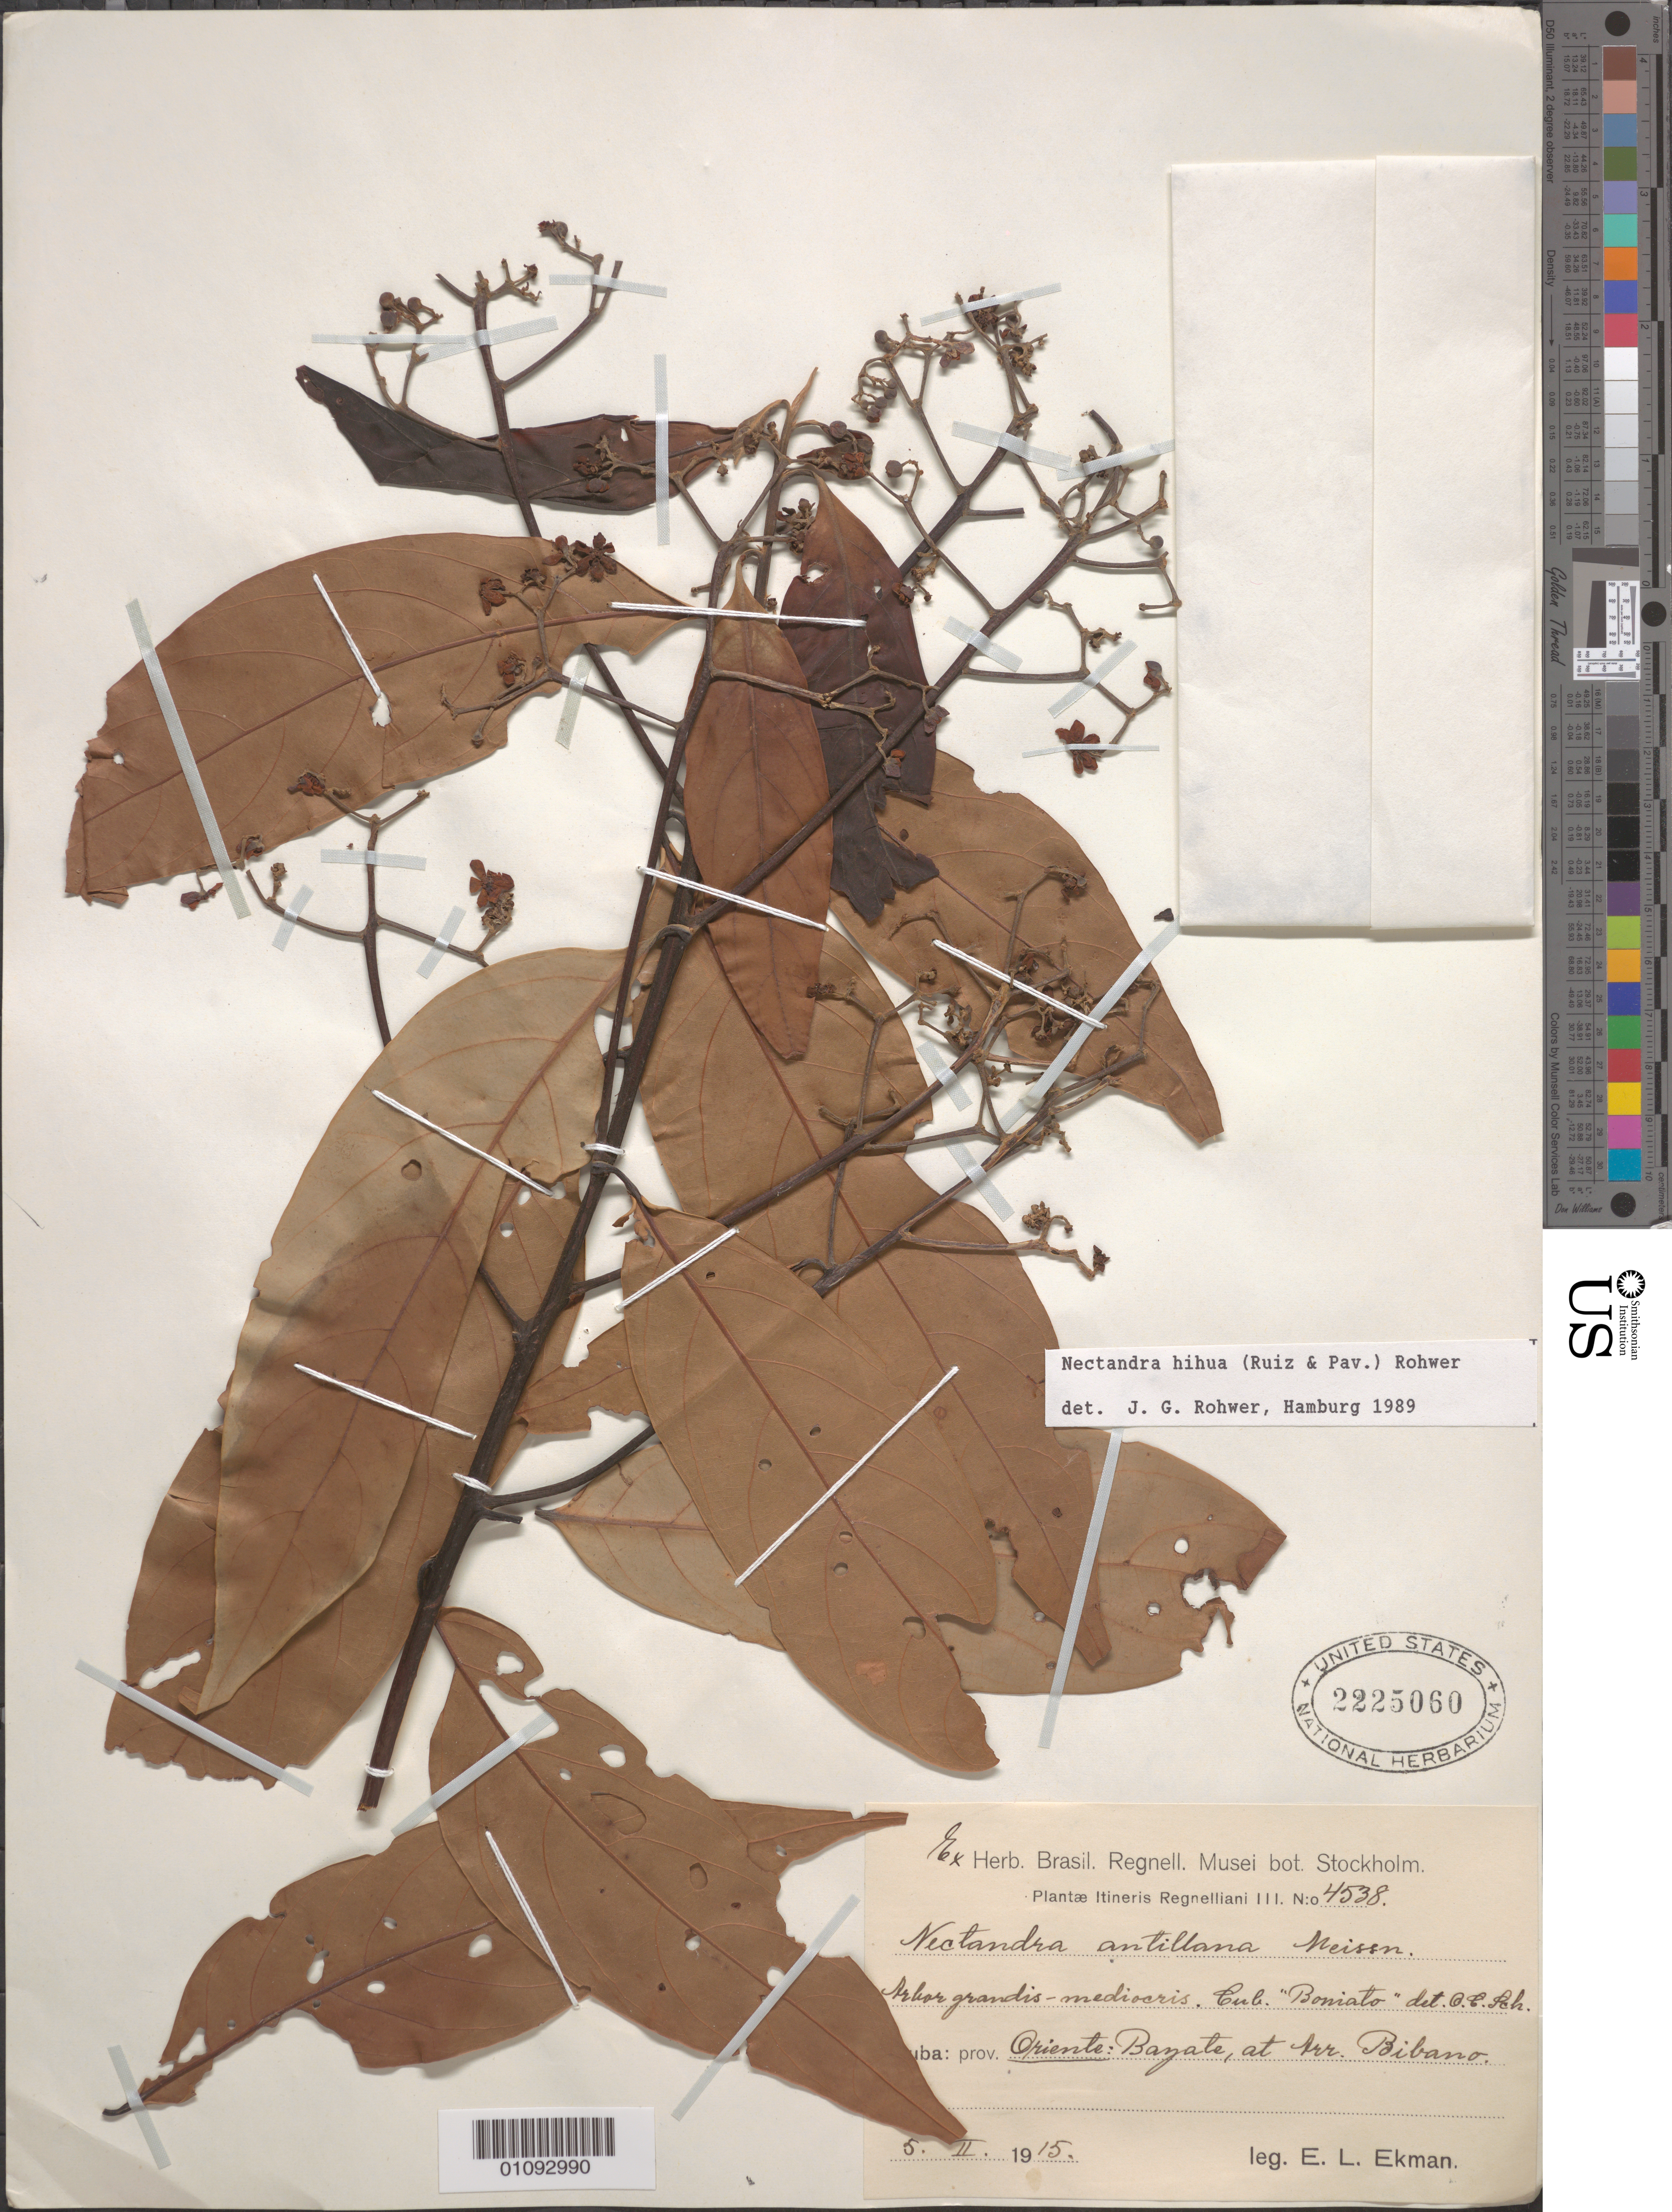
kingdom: Plantae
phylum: Tracheophyta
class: Magnoliopsida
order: Laurales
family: Lauraceae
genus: Nectandra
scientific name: Nectandra hihua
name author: (Ruiz & Pav.) Rohwer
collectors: E. L. Ekman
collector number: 4538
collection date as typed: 05 Feb 1915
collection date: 1915-02-05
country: Cuba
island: Cuba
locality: Bazante, Oriente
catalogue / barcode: US 2225060